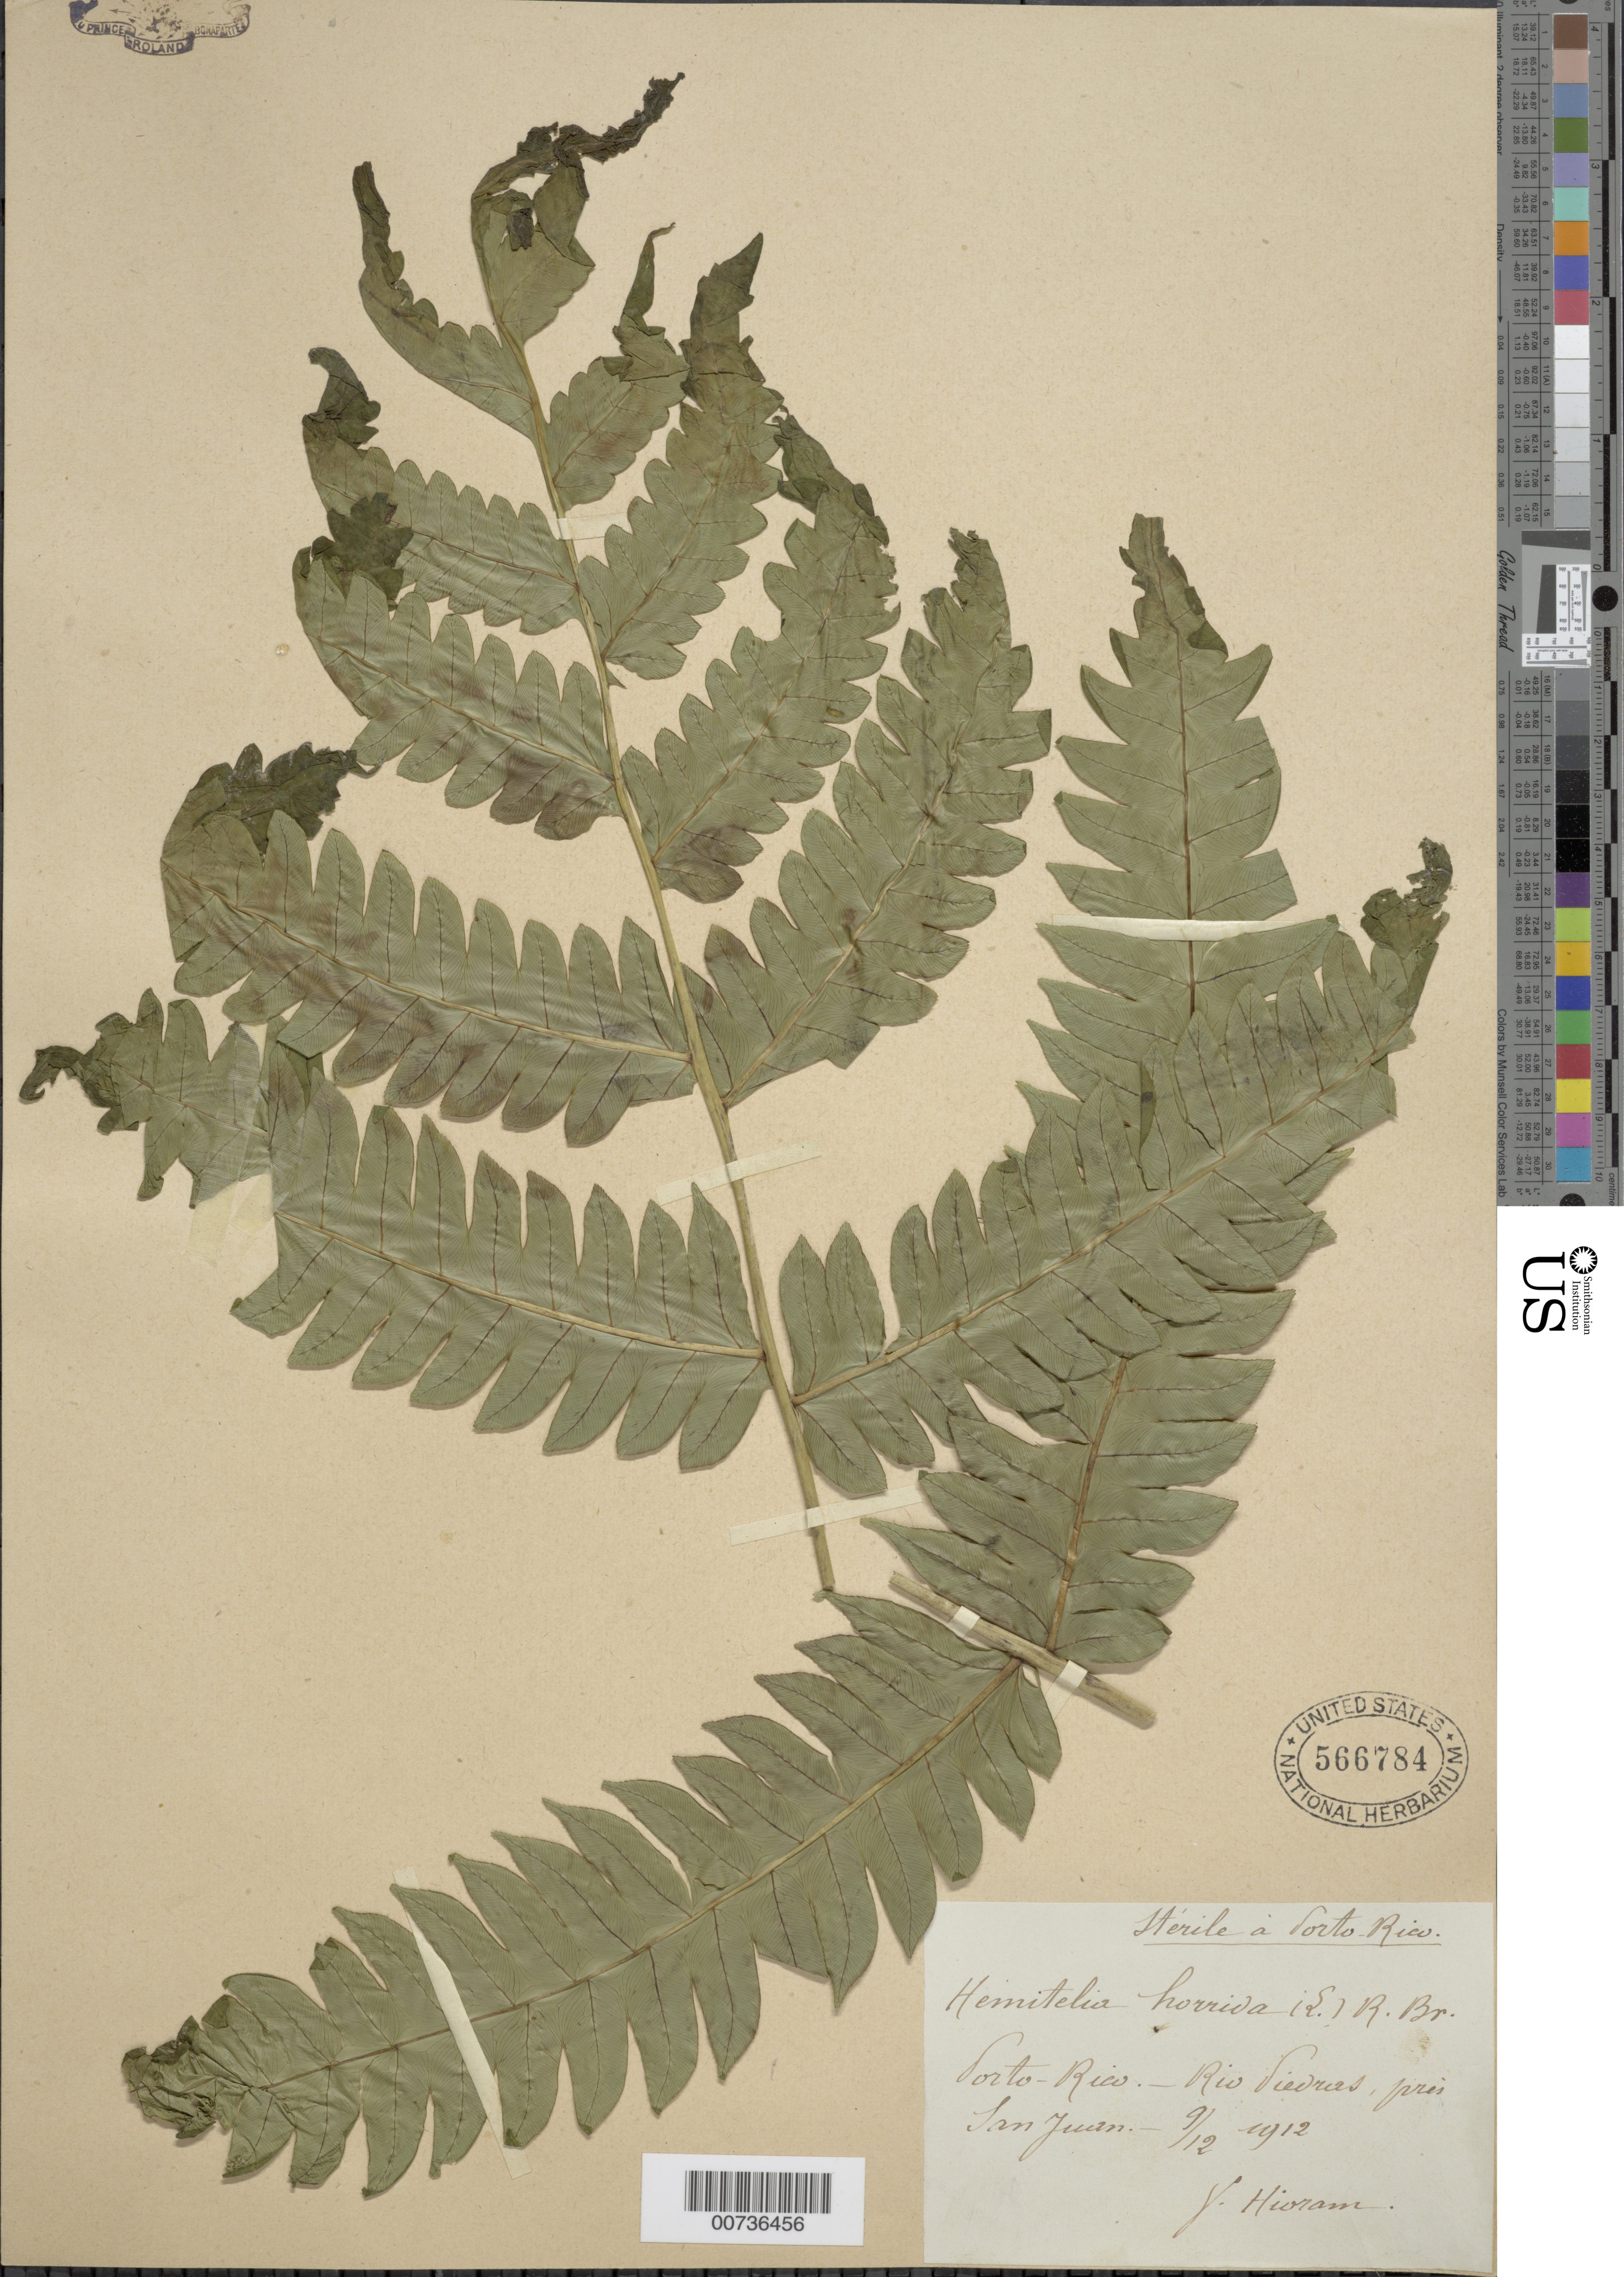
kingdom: Plantae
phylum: Tracheophyta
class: Polypodiopsida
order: Cyatheales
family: Cyatheaceae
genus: Cyathea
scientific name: Cyathea horrida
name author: (L.) Sm.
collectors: Bro. Hioram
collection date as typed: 12 Sep 1912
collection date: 1912-09-12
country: Puerto Rico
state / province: San Juan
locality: pris San Juan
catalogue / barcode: US 566784